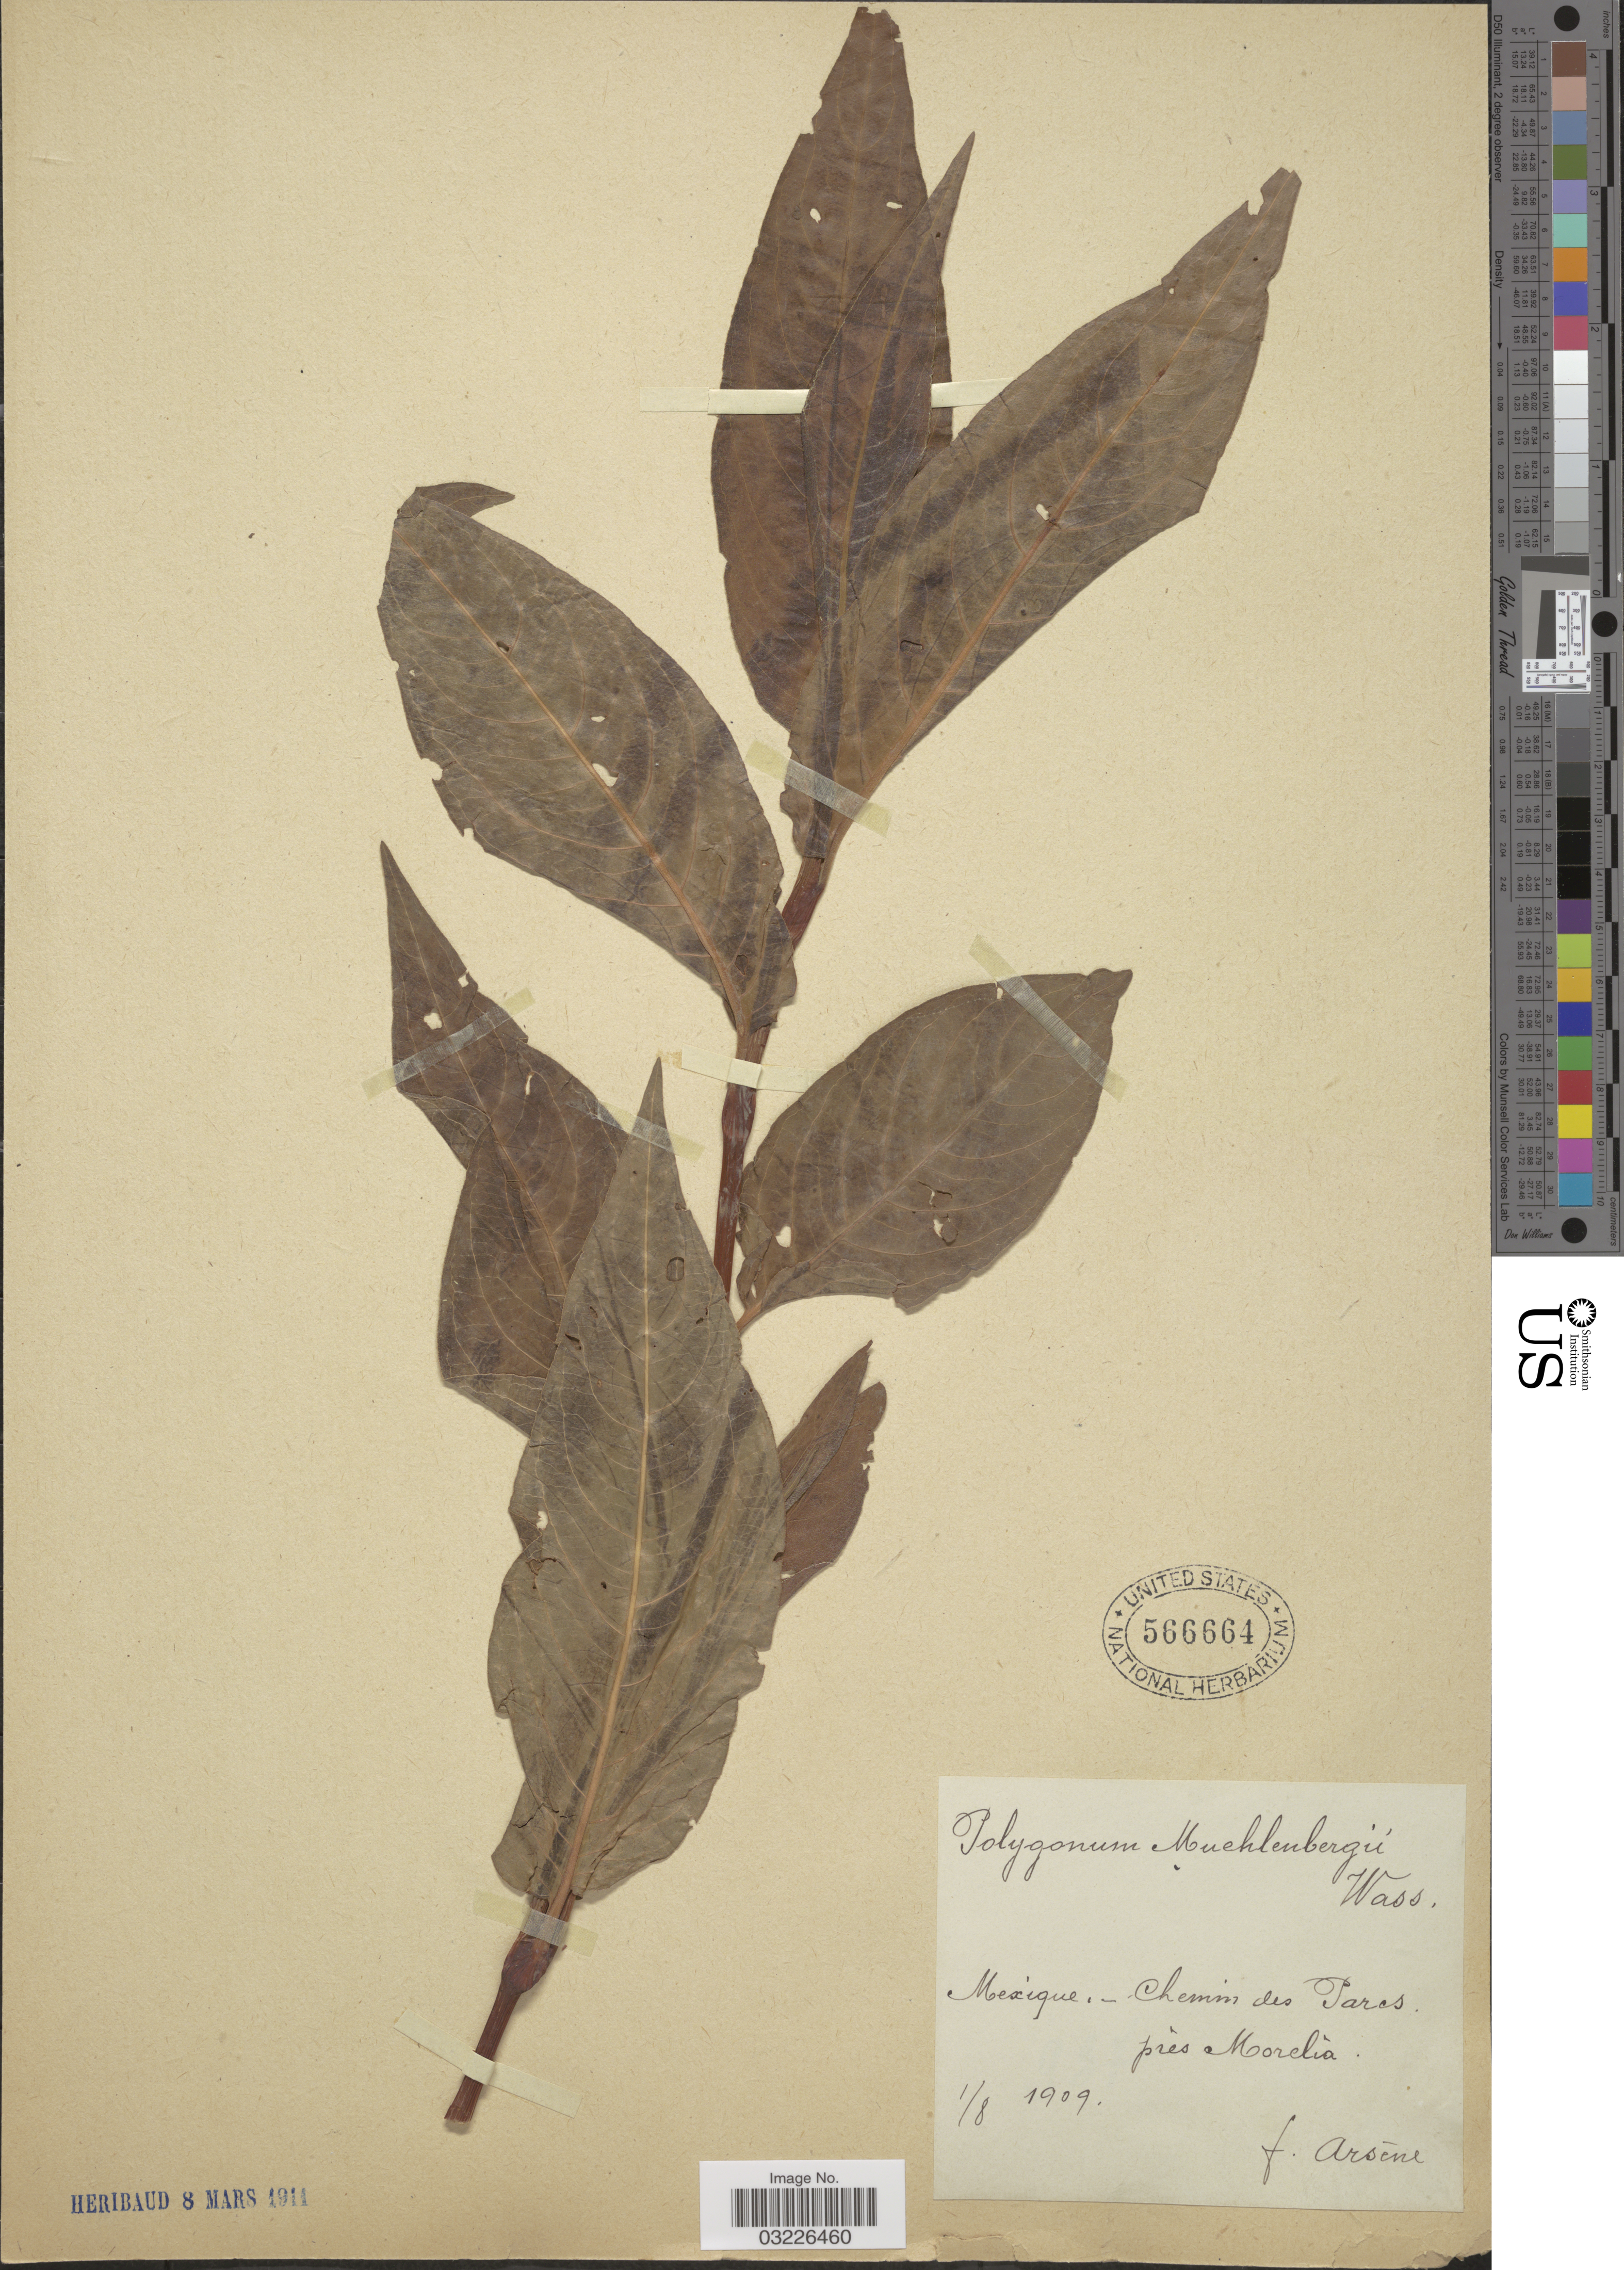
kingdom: Plantae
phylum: Tracheophyta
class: Magnoliopsida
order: Caryophyllales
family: Polygonaceae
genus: Polygonum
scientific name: Polygonum natans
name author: Eaton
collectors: F. Arsène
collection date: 1909-08-01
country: Mexico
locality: Chemin des Parcs près Morelia.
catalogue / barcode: US 566664